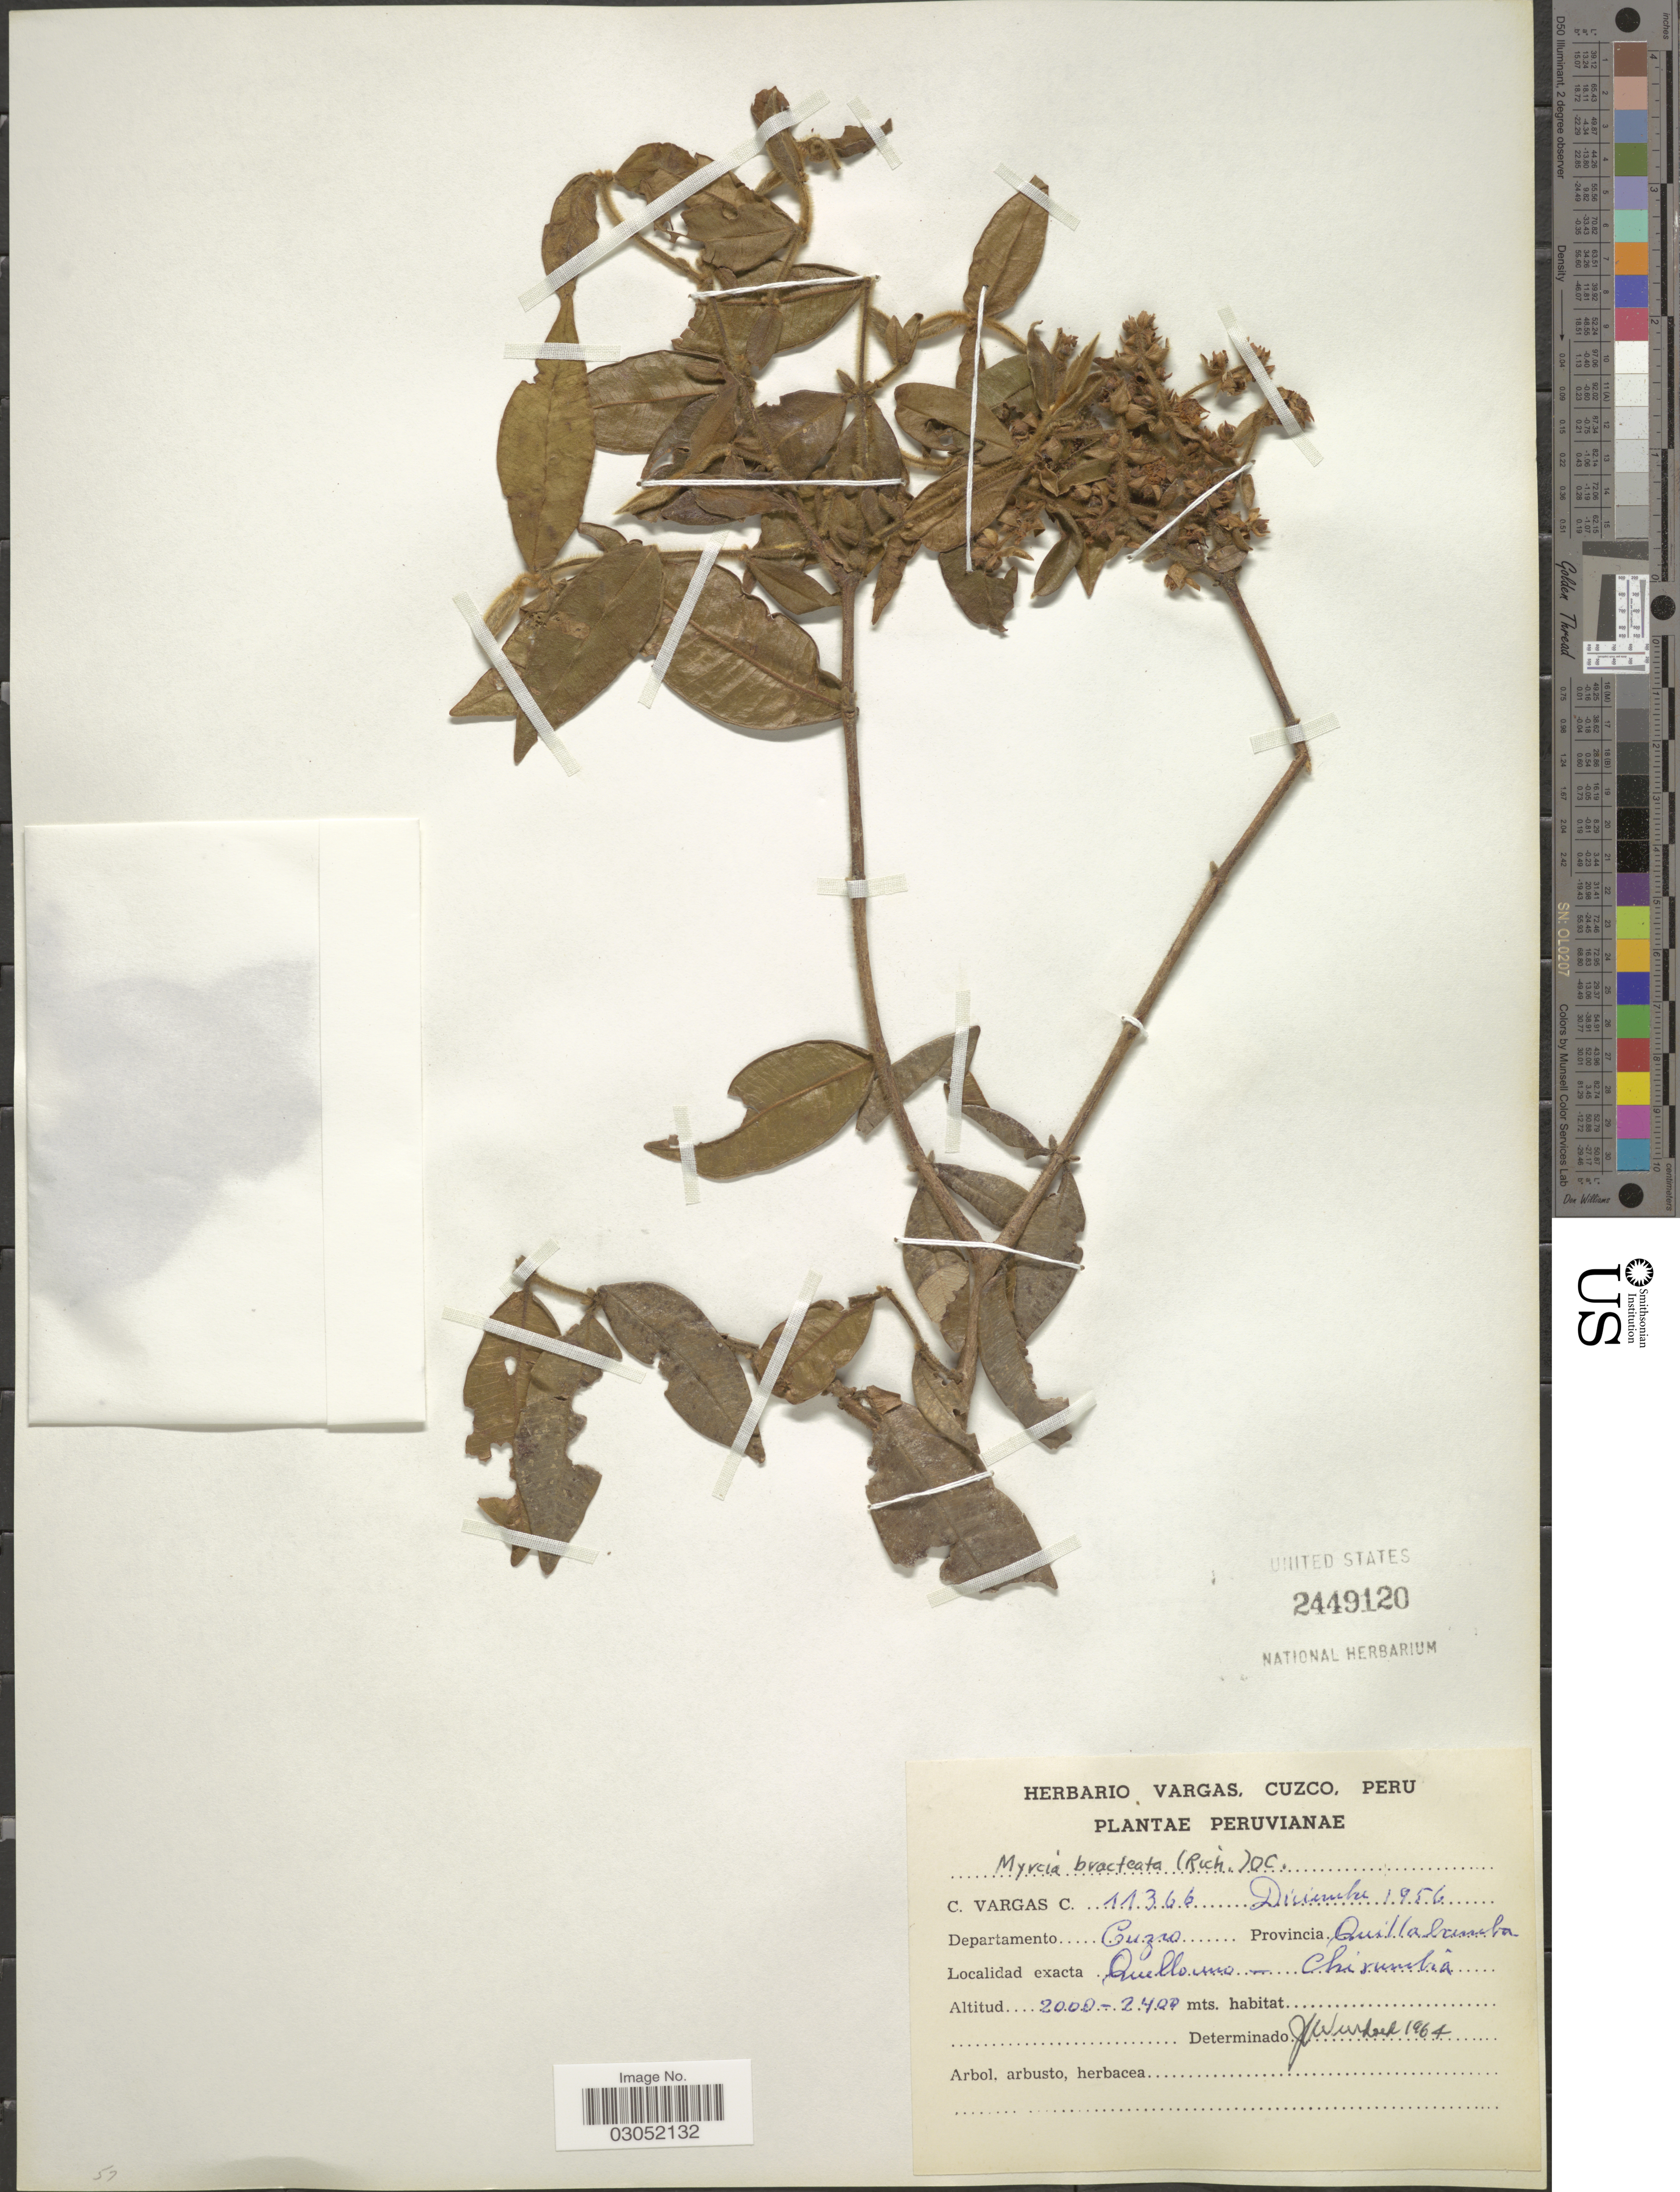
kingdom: Plantae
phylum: Tracheophyta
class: Magnoliopsida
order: Myrtales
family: Myrtaceae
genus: Myrcia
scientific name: Myrcia bracteata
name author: (Rich.) DC.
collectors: C. Vargas Calderón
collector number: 11366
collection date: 1956-12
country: Peru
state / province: Cusco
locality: Departamento Cuzco. Provincia Quillabamba. Quellouno-Chirumbia.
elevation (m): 2000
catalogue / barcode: US 2449120